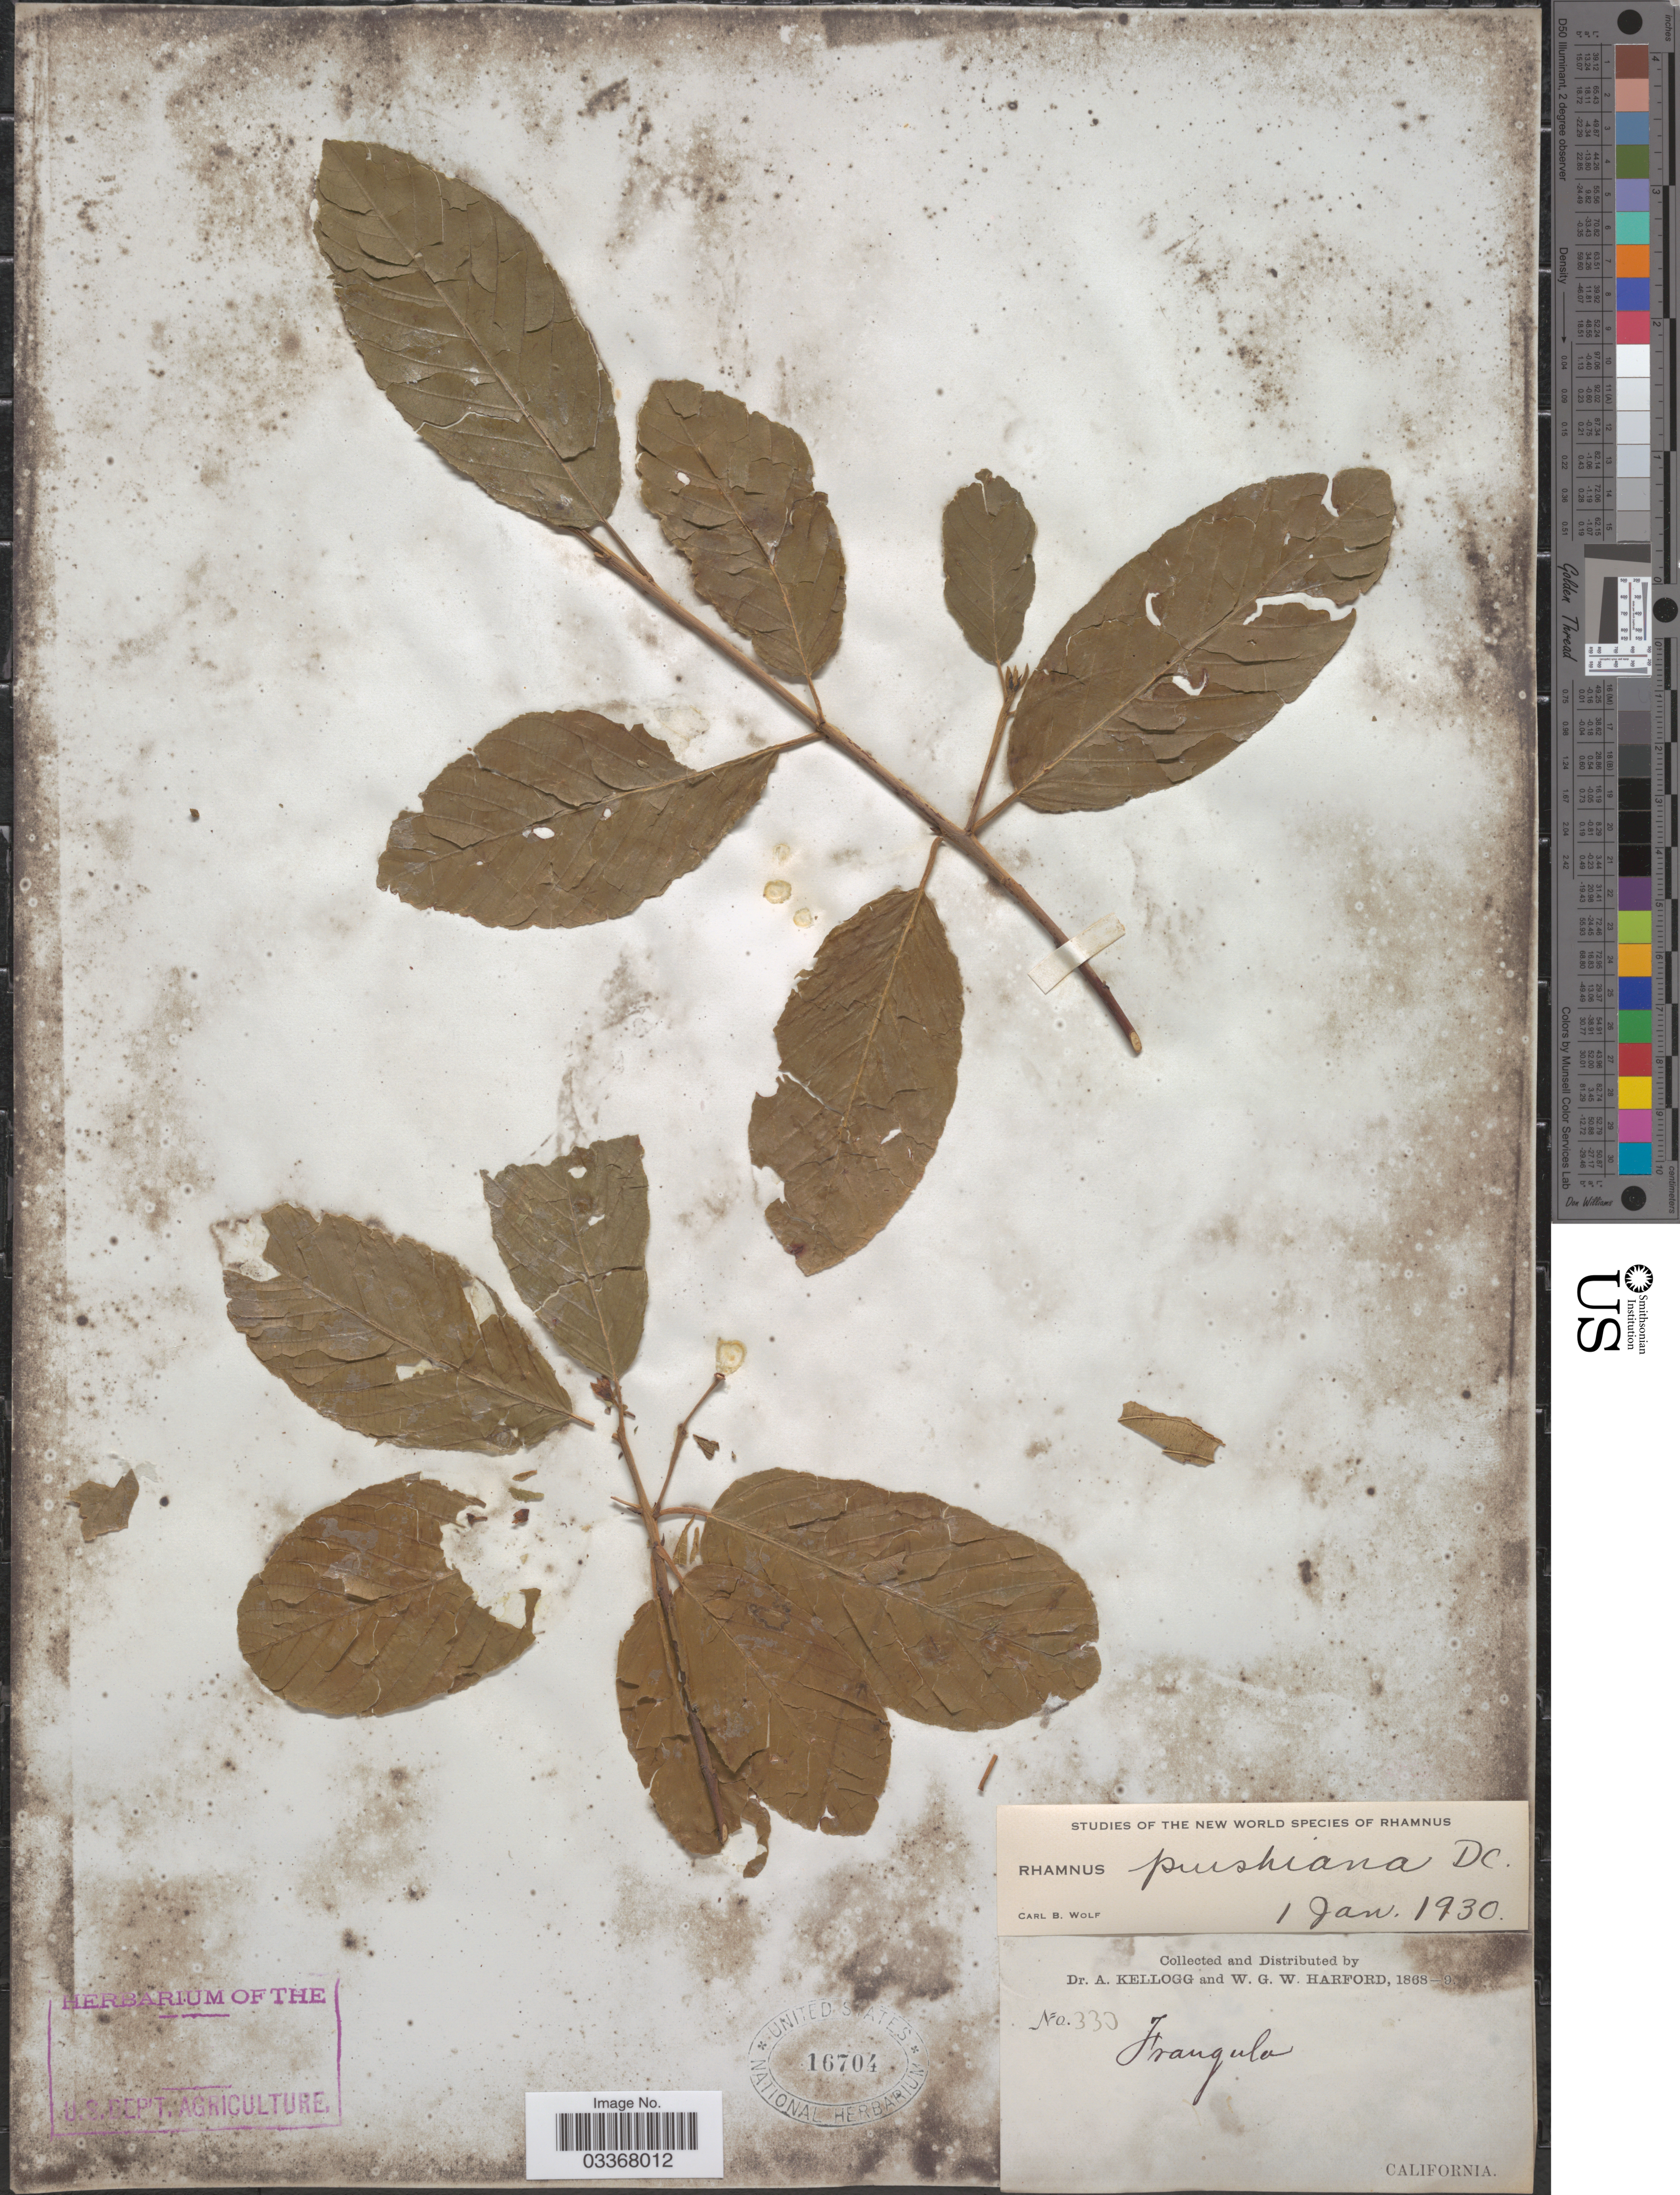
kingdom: Plantae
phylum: Tracheophyta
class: Magnoliopsida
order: Rosales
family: Rhamnaceae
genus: Frangula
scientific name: Frangula purshiana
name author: (DC.) A. Gray ex J.G. Cooper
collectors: A. Kellogg & W. G. W. Harford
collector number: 333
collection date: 1868/1869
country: United States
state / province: California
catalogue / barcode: US 16704